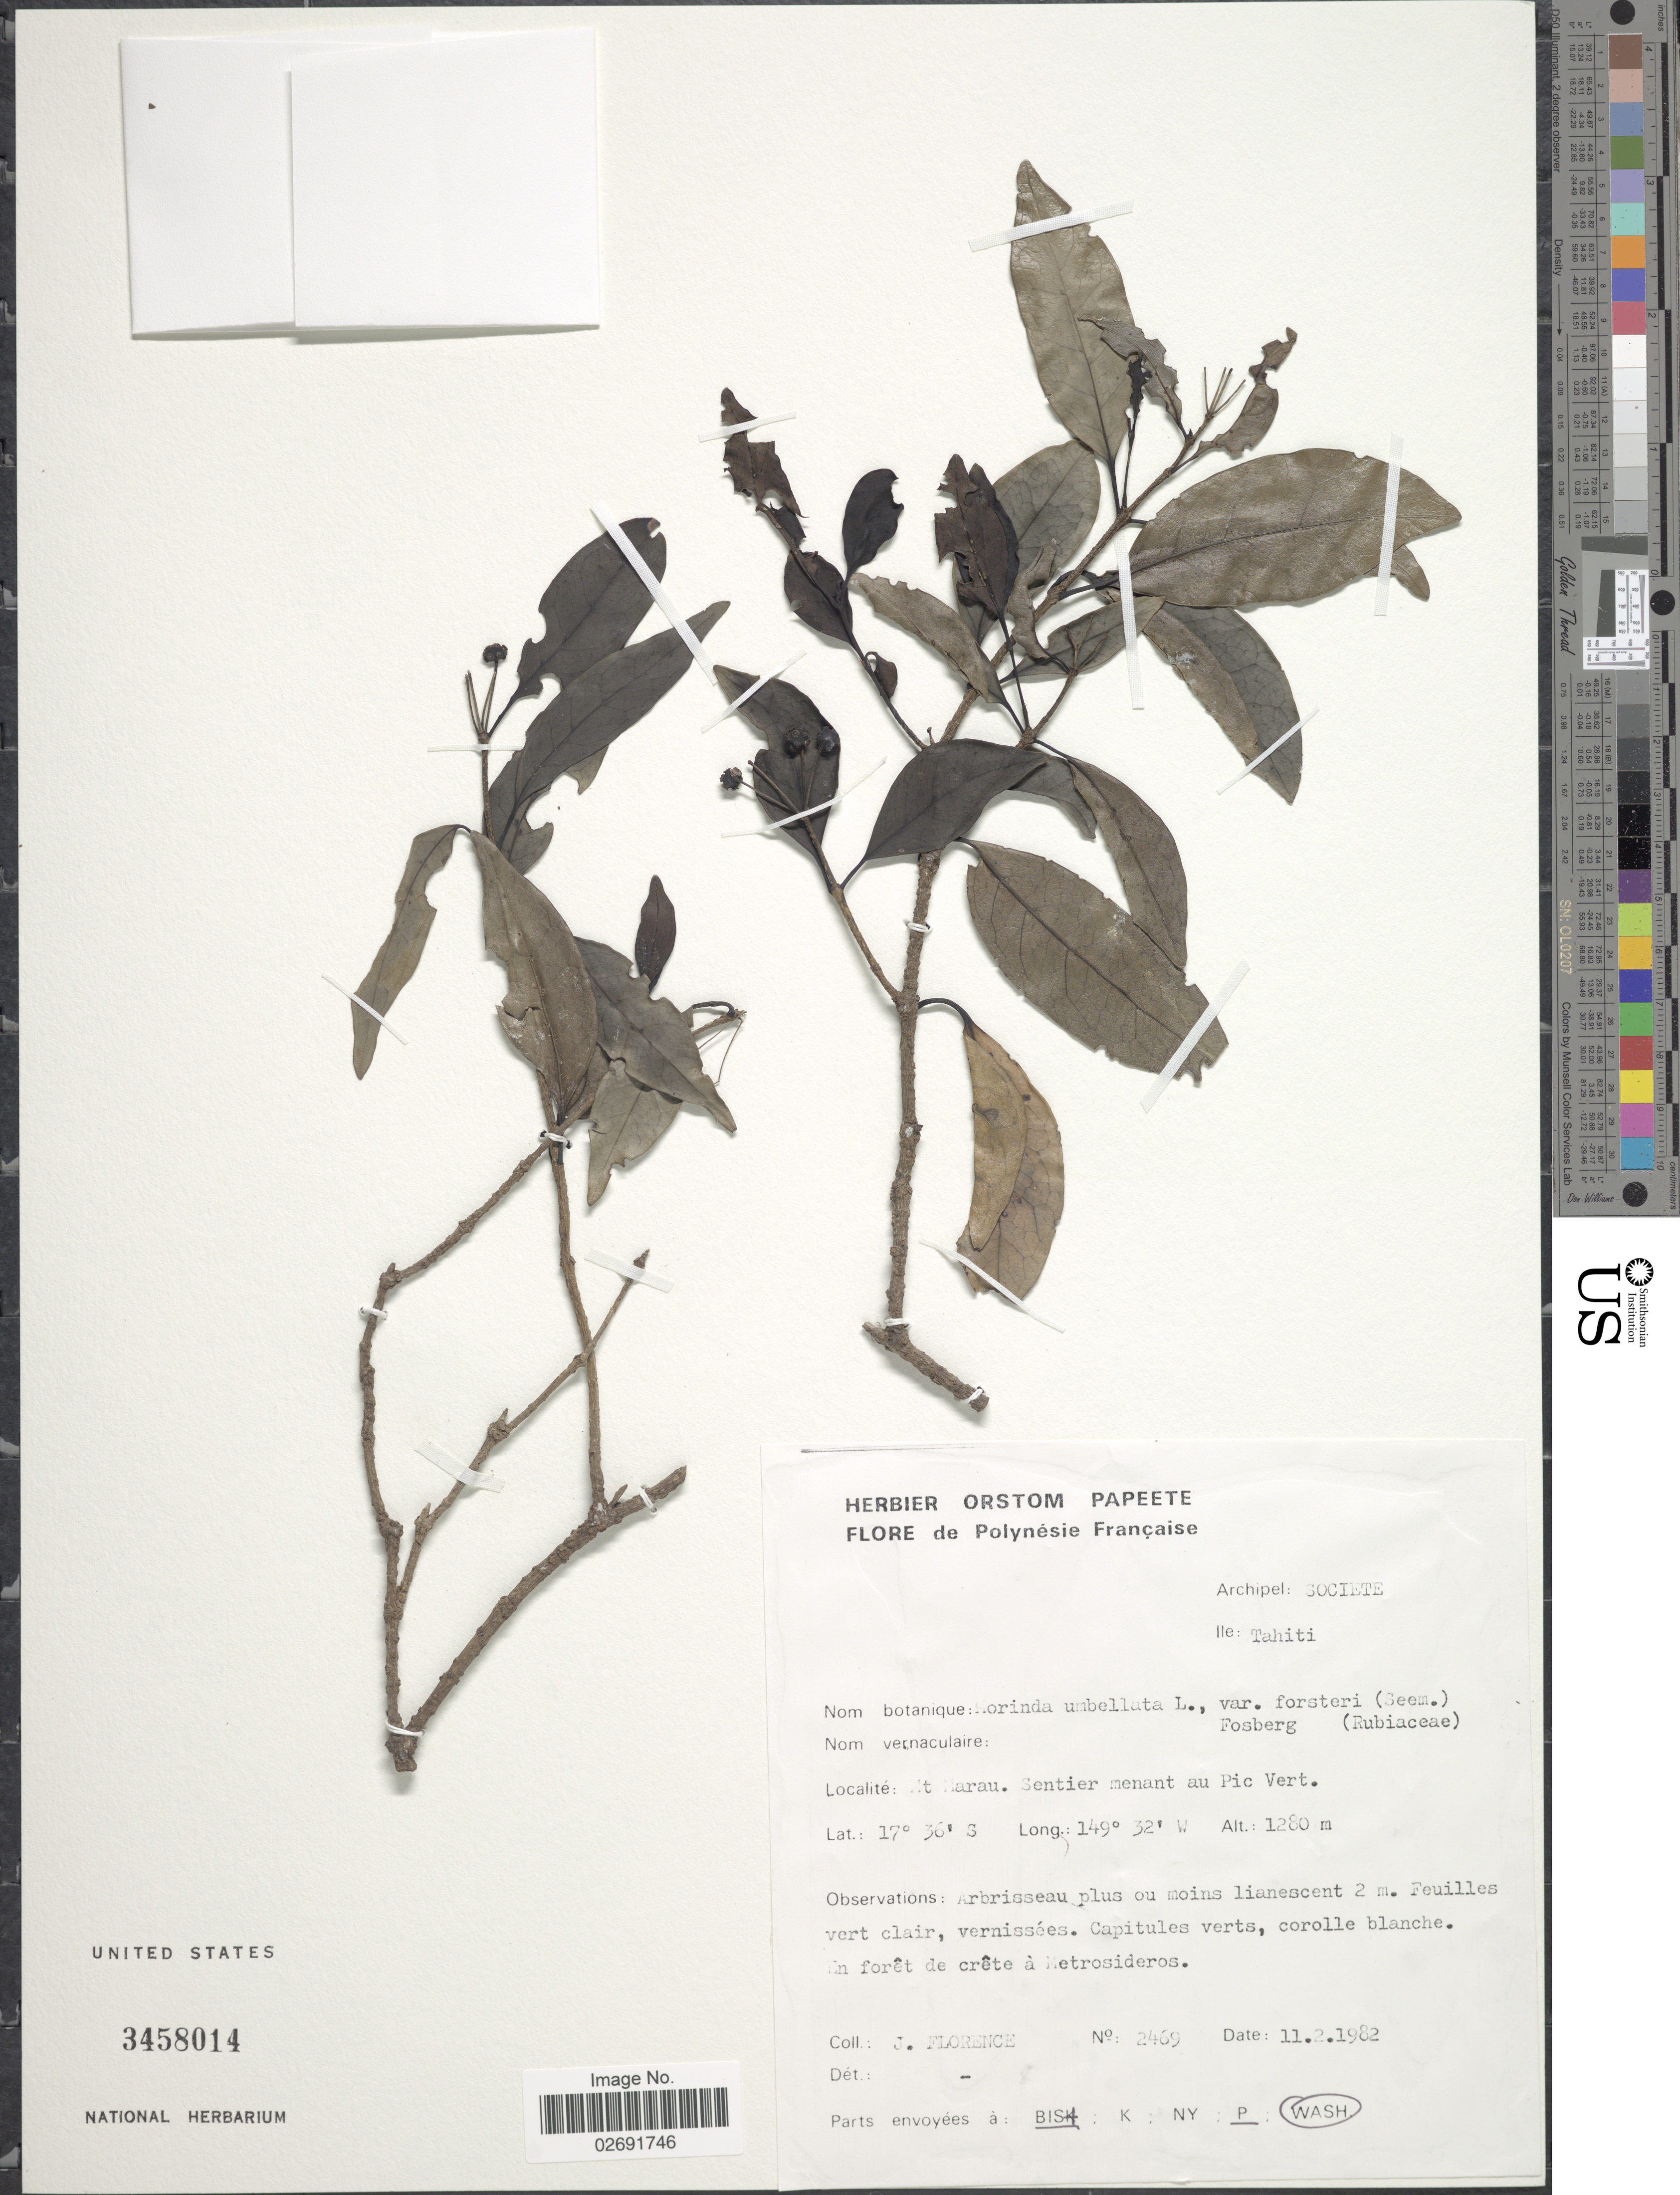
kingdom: Plantae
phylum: Tracheophyta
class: Magnoliopsida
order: Gentianales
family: Rubiaceae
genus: Gynochthodes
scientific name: Gynochthodes umbellata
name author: (L.) Razafim. & B. Bremer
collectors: J. Florence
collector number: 2469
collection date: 1982-02-11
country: French Polynesia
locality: Archipel: Societe. Ile: Tahiti. Mt Marau. Sentier menant au Pic Vert.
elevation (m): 1280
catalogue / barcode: US 3458014